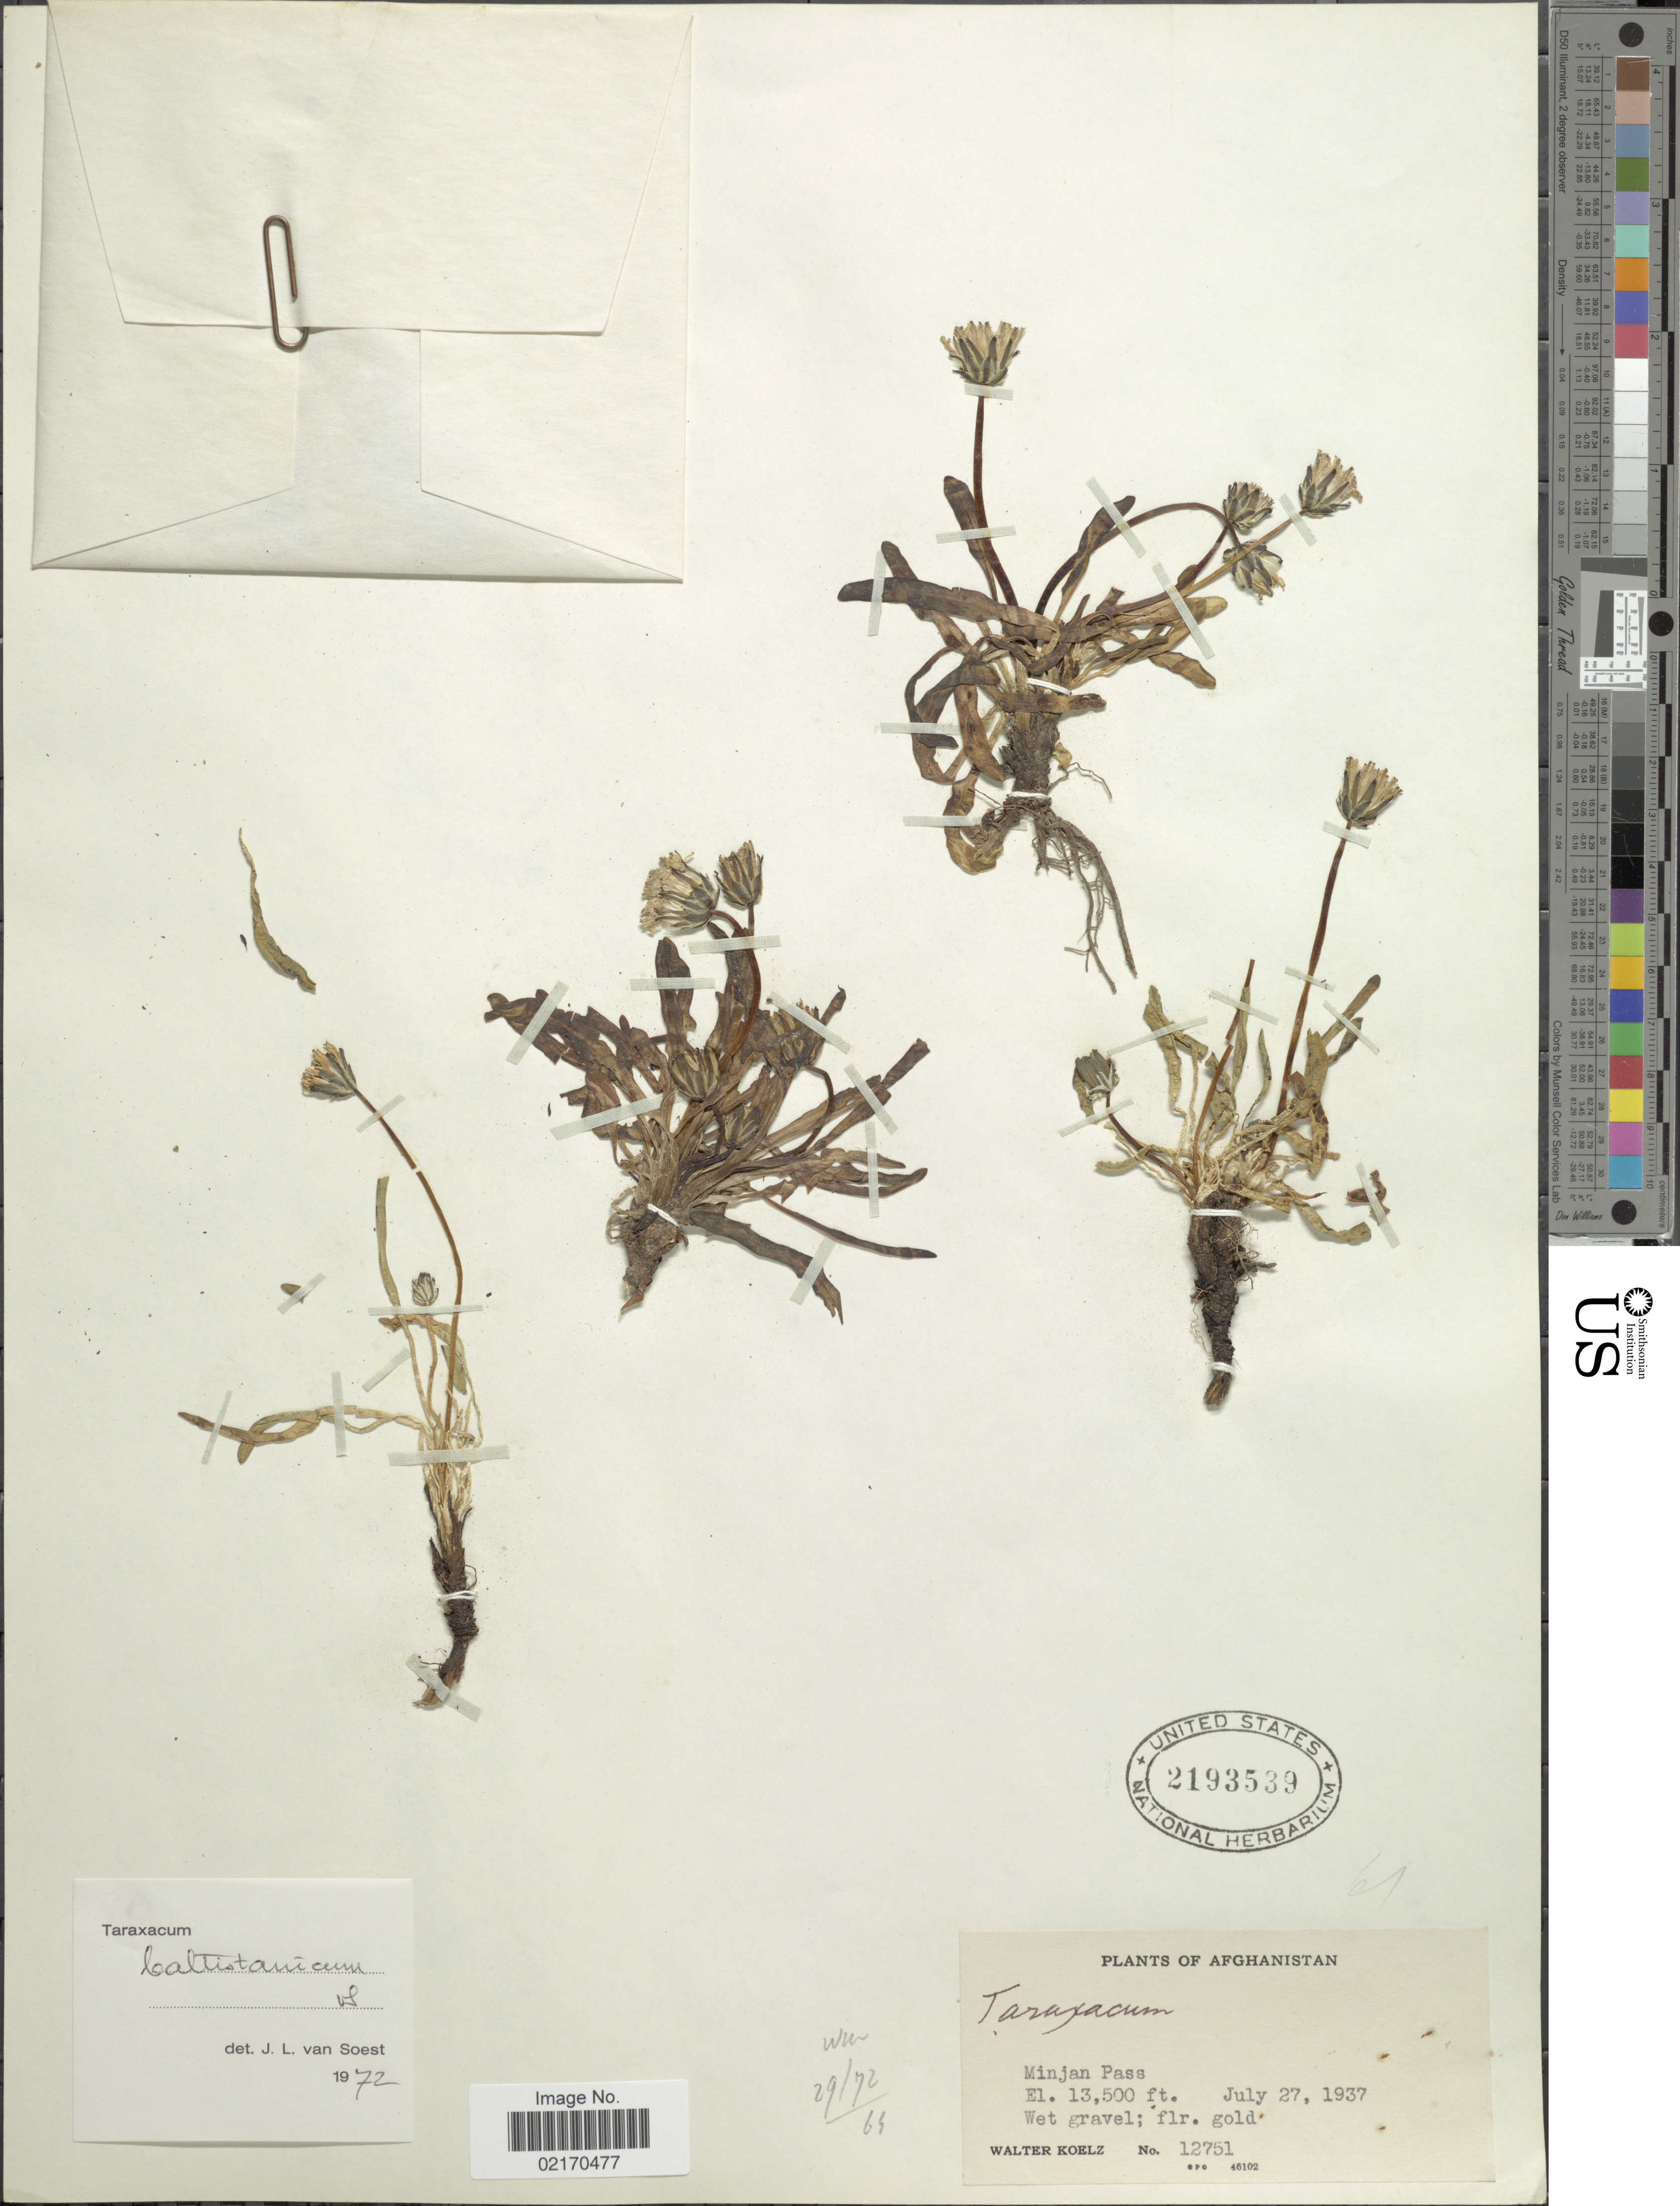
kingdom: Plantae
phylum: Tracheophyta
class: Magnoliopsida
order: Asterales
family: Asteraceae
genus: Taraxacum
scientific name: Taraxacum baltistanicum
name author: van Soest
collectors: W. N. Koelz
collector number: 12751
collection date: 1937-07-27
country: Afghanistan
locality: Minjan Pass.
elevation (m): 4115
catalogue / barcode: US 2193539